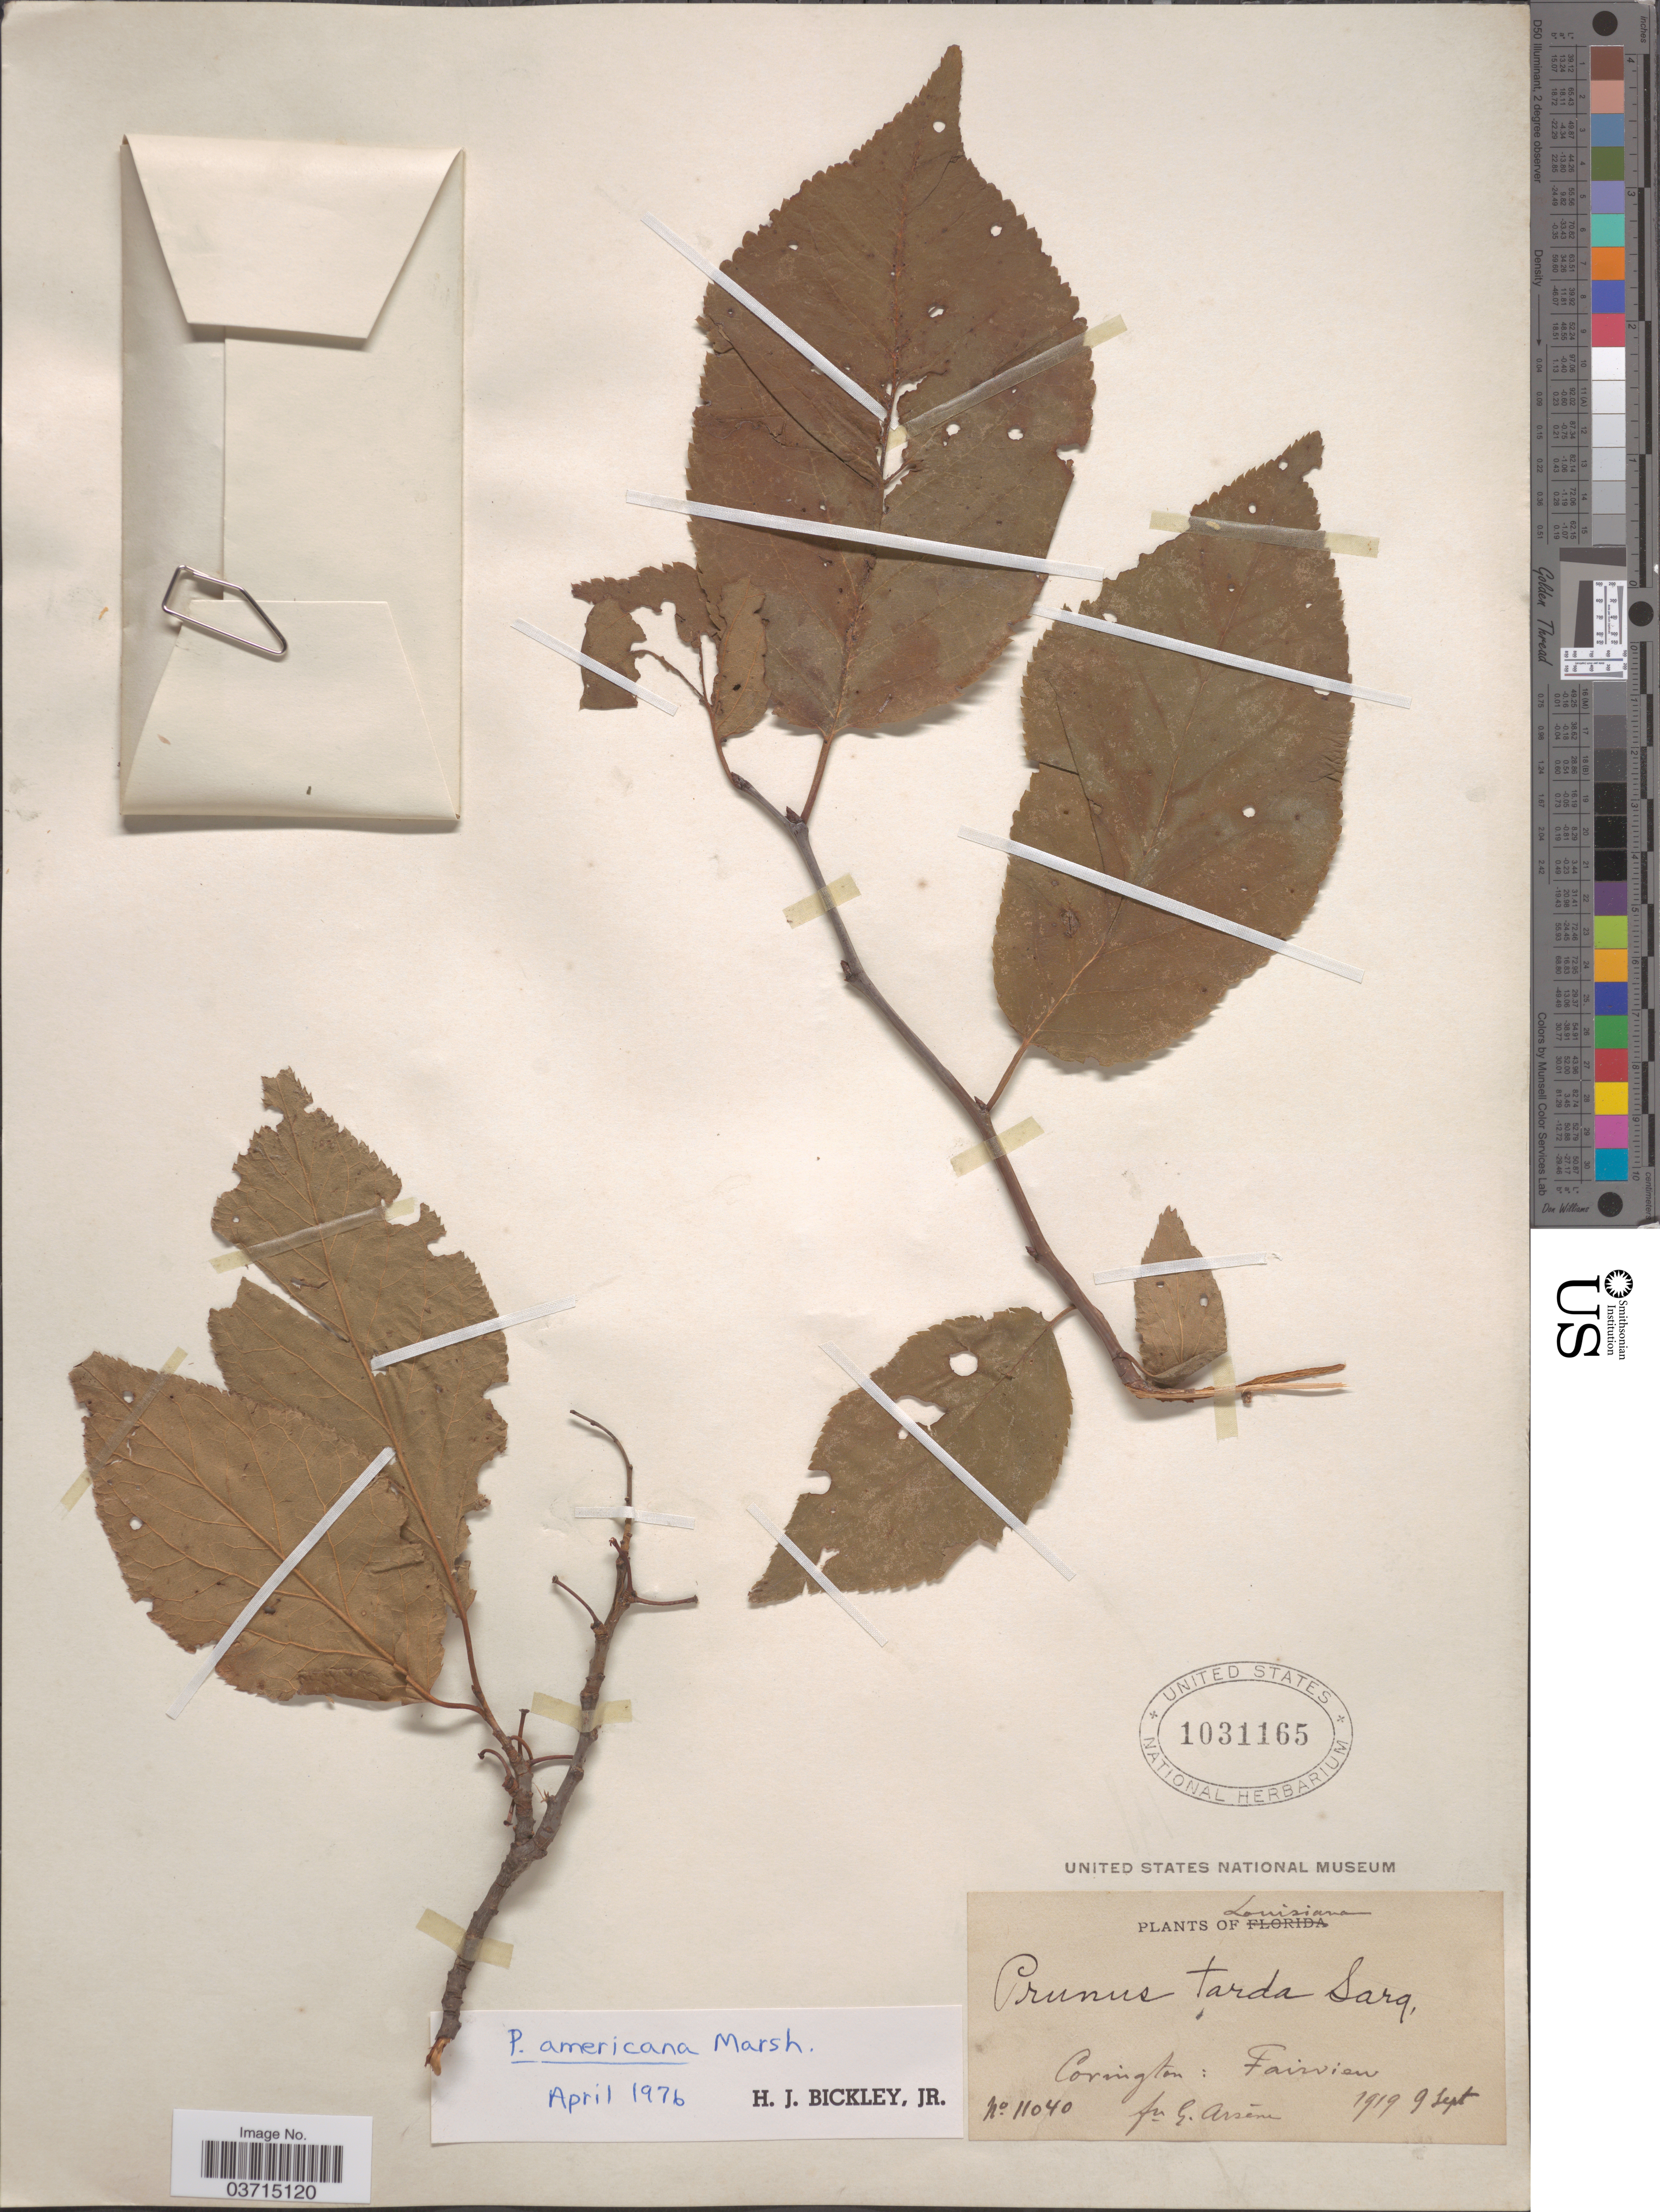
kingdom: Plantae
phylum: Tracheophyta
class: Magnoliopsida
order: Rosales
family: Rosaceae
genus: Prunus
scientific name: Prunus americana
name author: Marshall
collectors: Bro. G. Arsène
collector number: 11040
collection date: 1919-09-09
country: United States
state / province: Louisiana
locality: Covington: Fairview.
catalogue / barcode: US 1031165